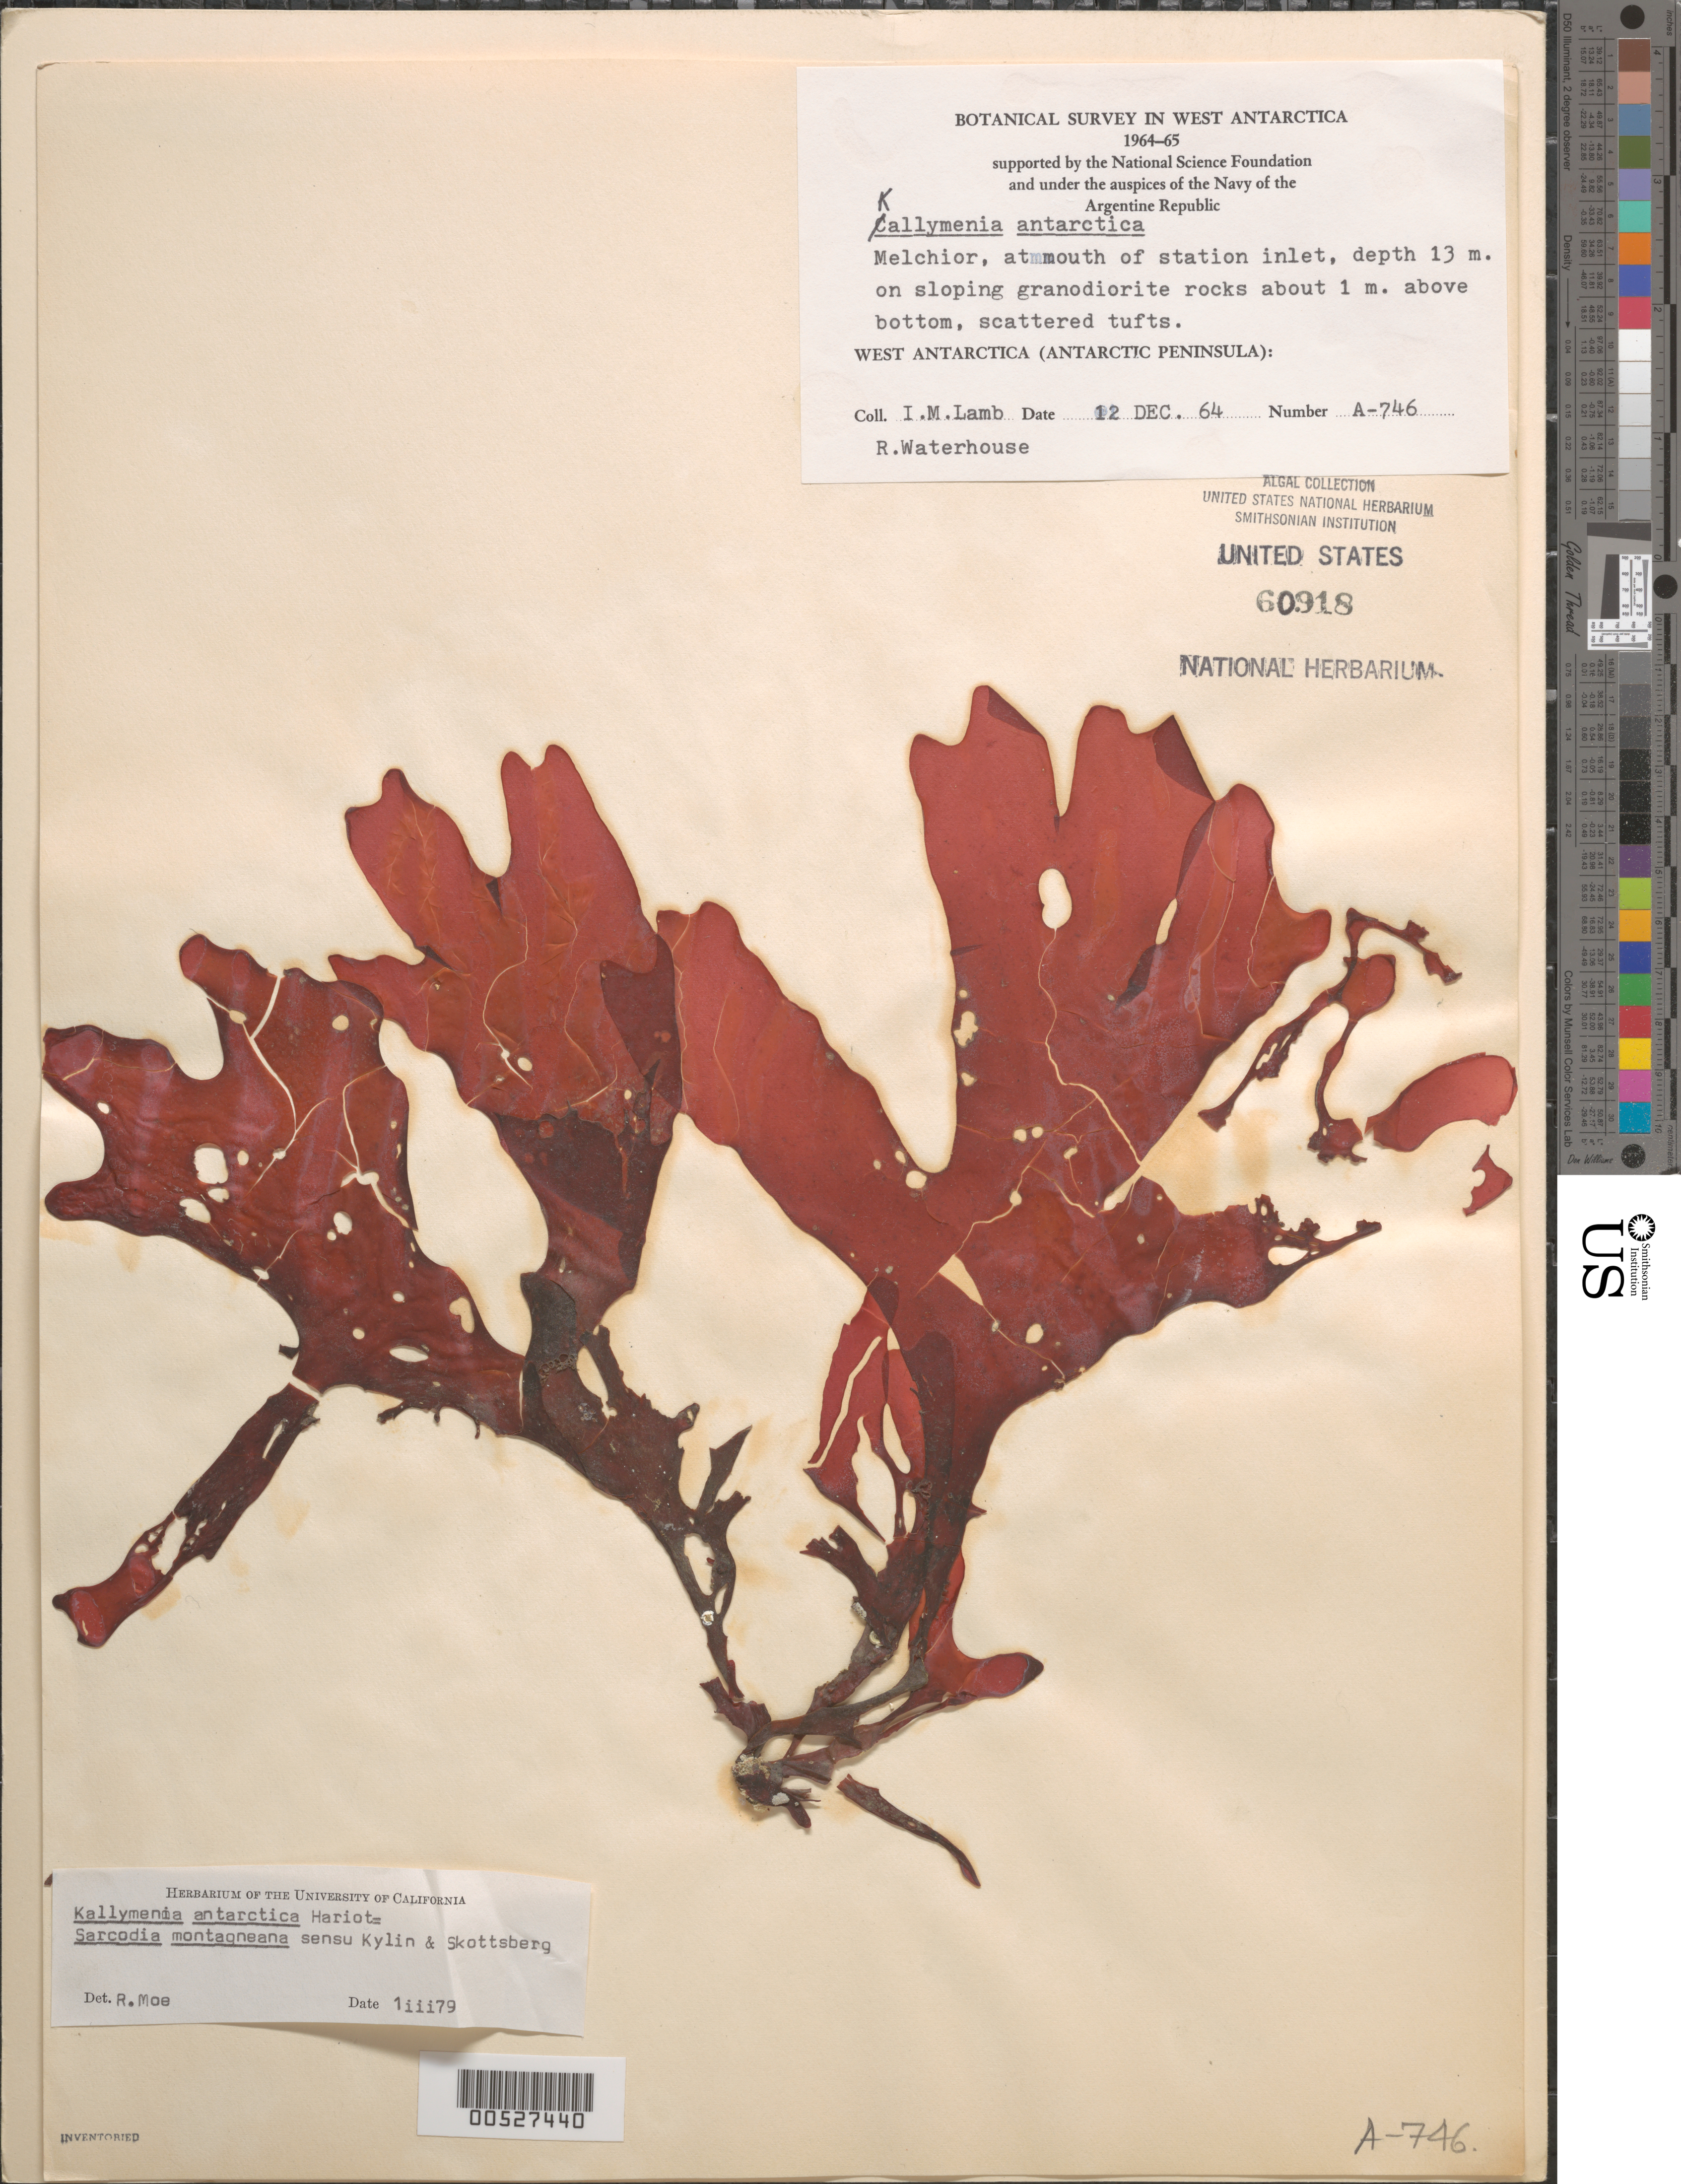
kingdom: Plantae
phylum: Rhodophyta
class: Florideophyceae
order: Gigartinales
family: Sarcodiaceae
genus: Sarcodia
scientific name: Sarcodia montagneana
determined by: Moe, R. L.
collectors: I. M. Lamb & R. Waterhouse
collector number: A-746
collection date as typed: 12 Dec 1964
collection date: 1964-12-12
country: Antarctica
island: Gamma Island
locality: Station Inlet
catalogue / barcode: US 60918